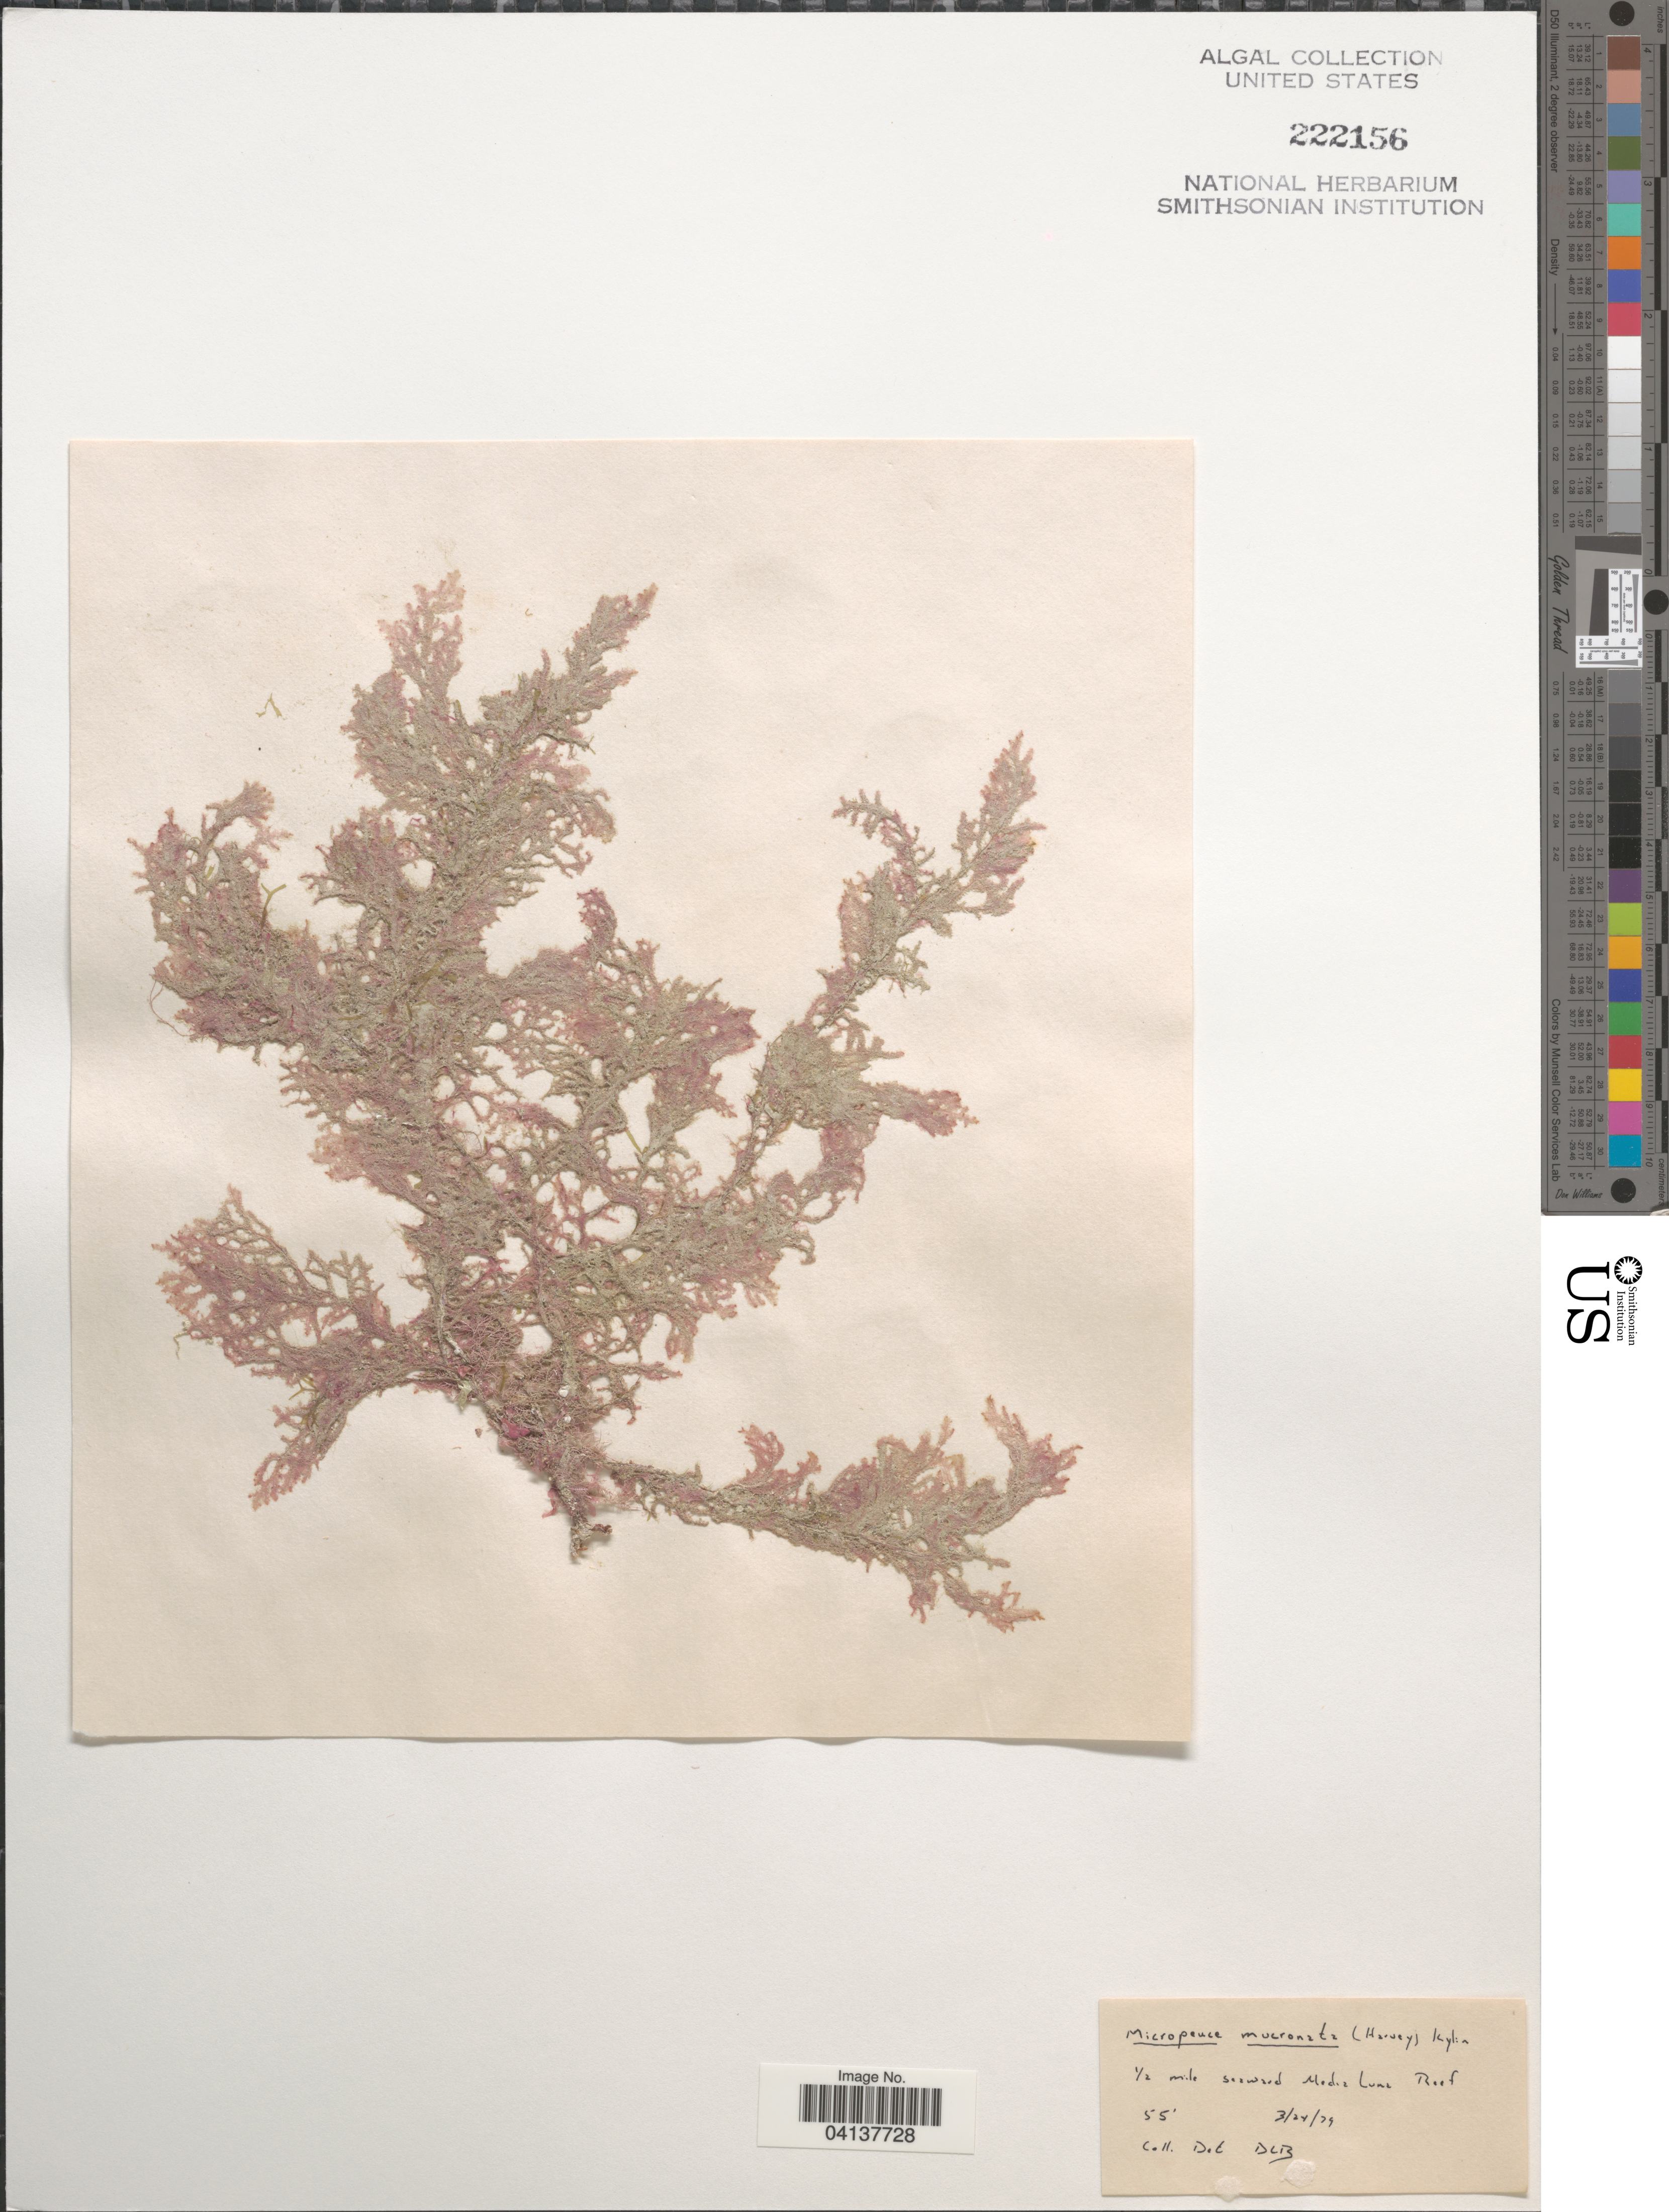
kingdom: Plantae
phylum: Rhodophyta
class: Florideophyceae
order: Ceramiales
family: Rhodomelaceae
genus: Heterodasya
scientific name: Heterodasya mucronata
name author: (Harv.) M.J. Wynne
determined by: Algae name updating Project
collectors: D. L. B.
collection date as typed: Transcribed d/m/y: 24/3/79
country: Puerto Rico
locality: ½ mi seaward Media Luna Reef.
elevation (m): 17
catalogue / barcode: US 222156